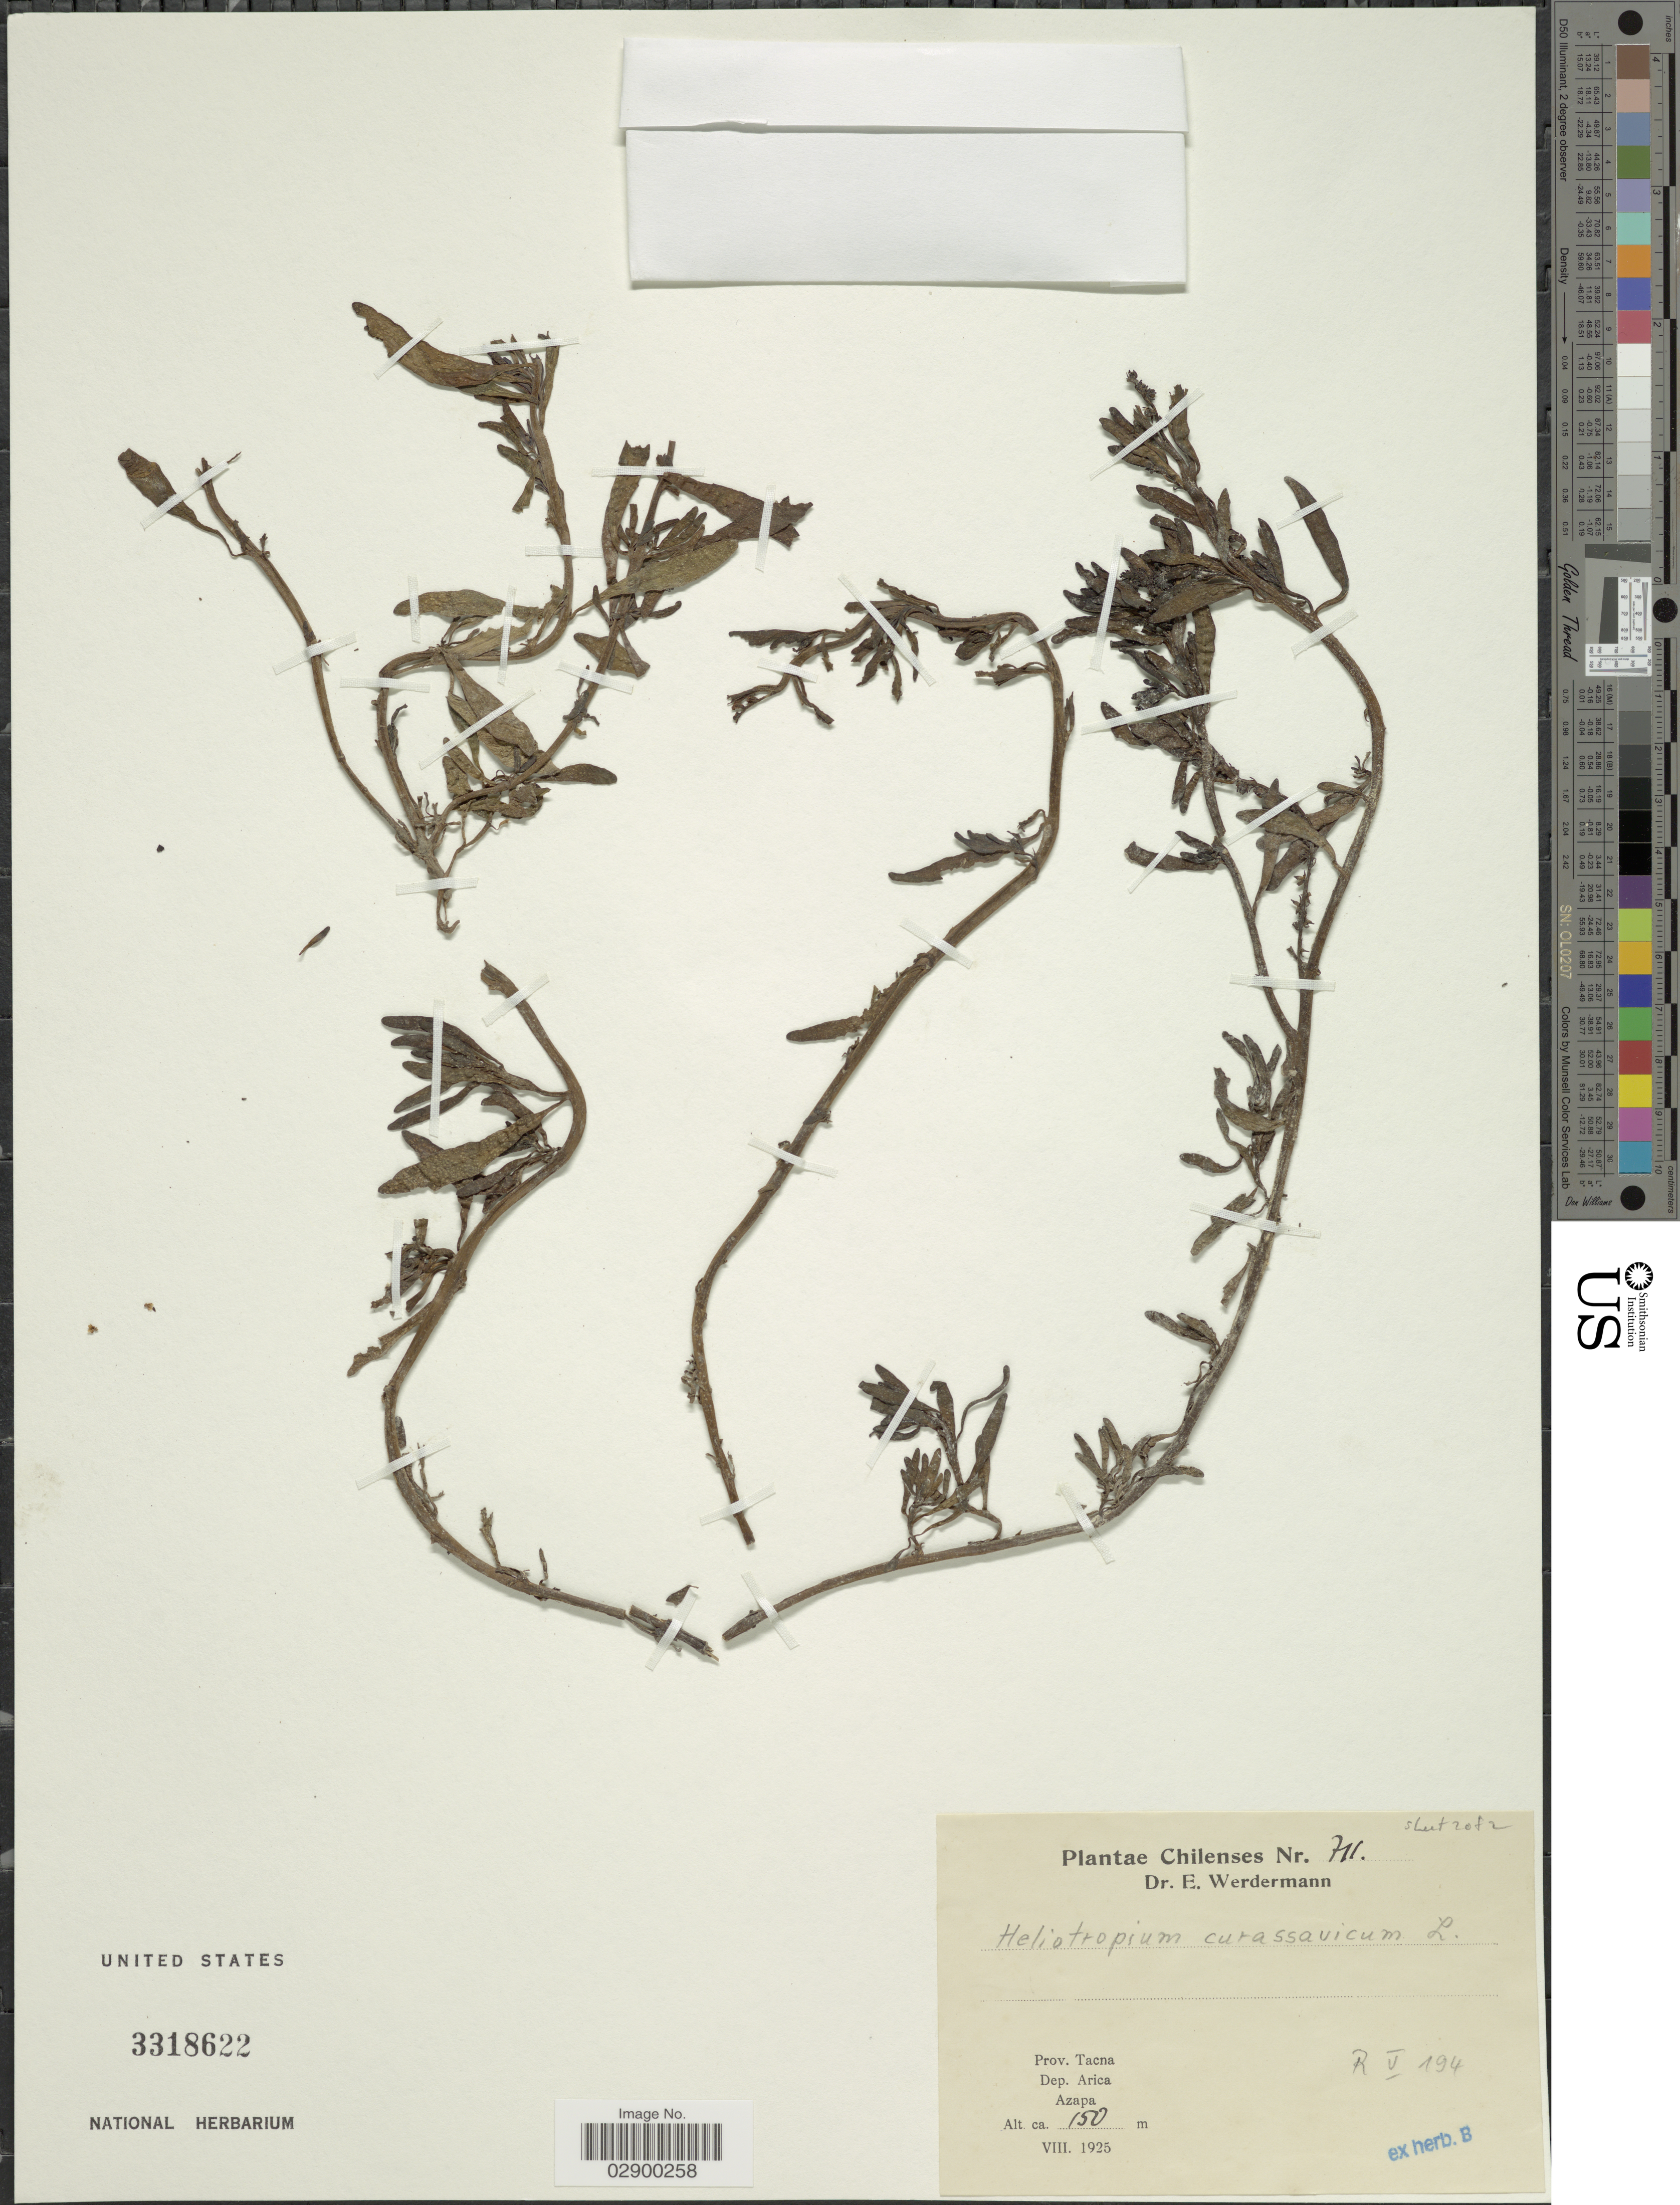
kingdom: Plantae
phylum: Tracheophyta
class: Magnoliopsida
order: Boraginales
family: Heliotropiaceae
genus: Heliotropium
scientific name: Heliotropium curassavicum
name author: L.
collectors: E. Werdermann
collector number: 711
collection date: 1925-08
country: Chile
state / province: Arica y Parinacota (XV)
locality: Prov. Tacna, Dep. Arica, Azapa.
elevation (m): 150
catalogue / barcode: US 3318622